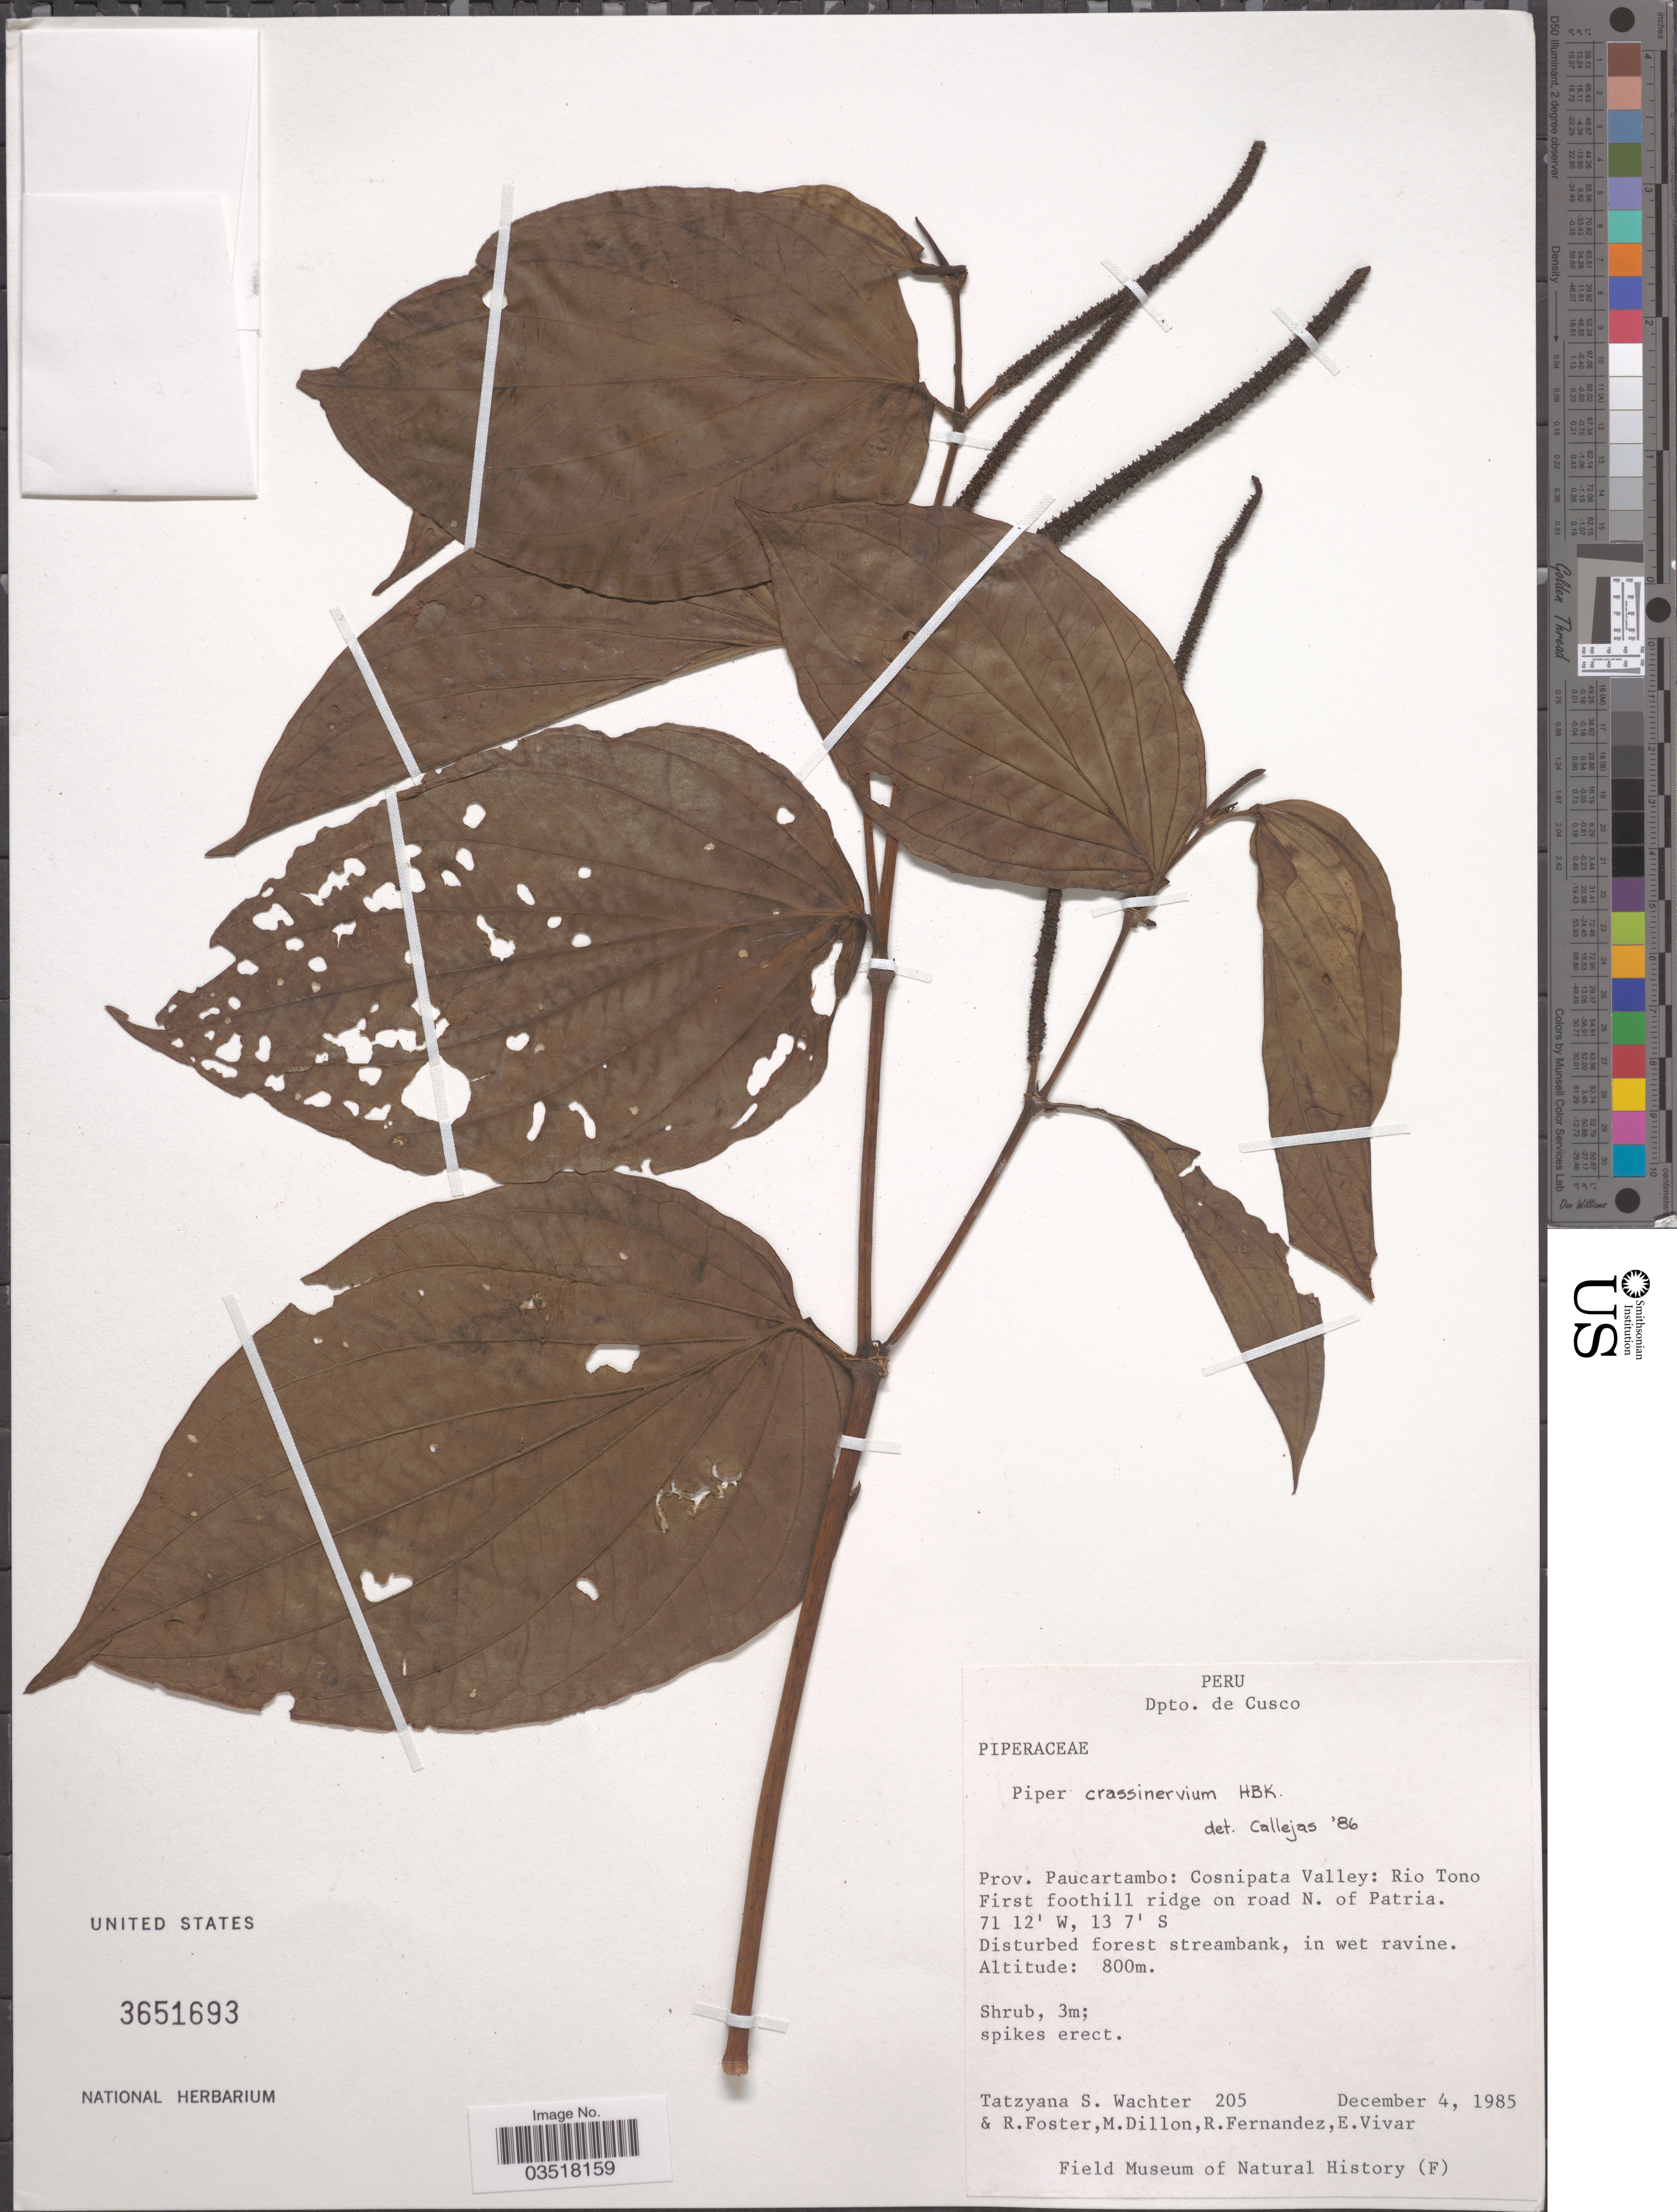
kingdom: Plantae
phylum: Tracheophyta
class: Magnoliopsida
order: Piperales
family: Piperaceae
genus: Piper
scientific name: Piper crassinervium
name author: Kunth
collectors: T. Wachter, R. Foster, M. O. Dillon, R. Fernandez & E. Vivar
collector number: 205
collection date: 1985-12-04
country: Peru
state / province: Cusco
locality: Dpto. de Cusco. Prov. Paucartambo: Cosnipata Valley: Rio Tono First foothill ridge on road N. of Patria.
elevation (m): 800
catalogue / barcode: US 3651693